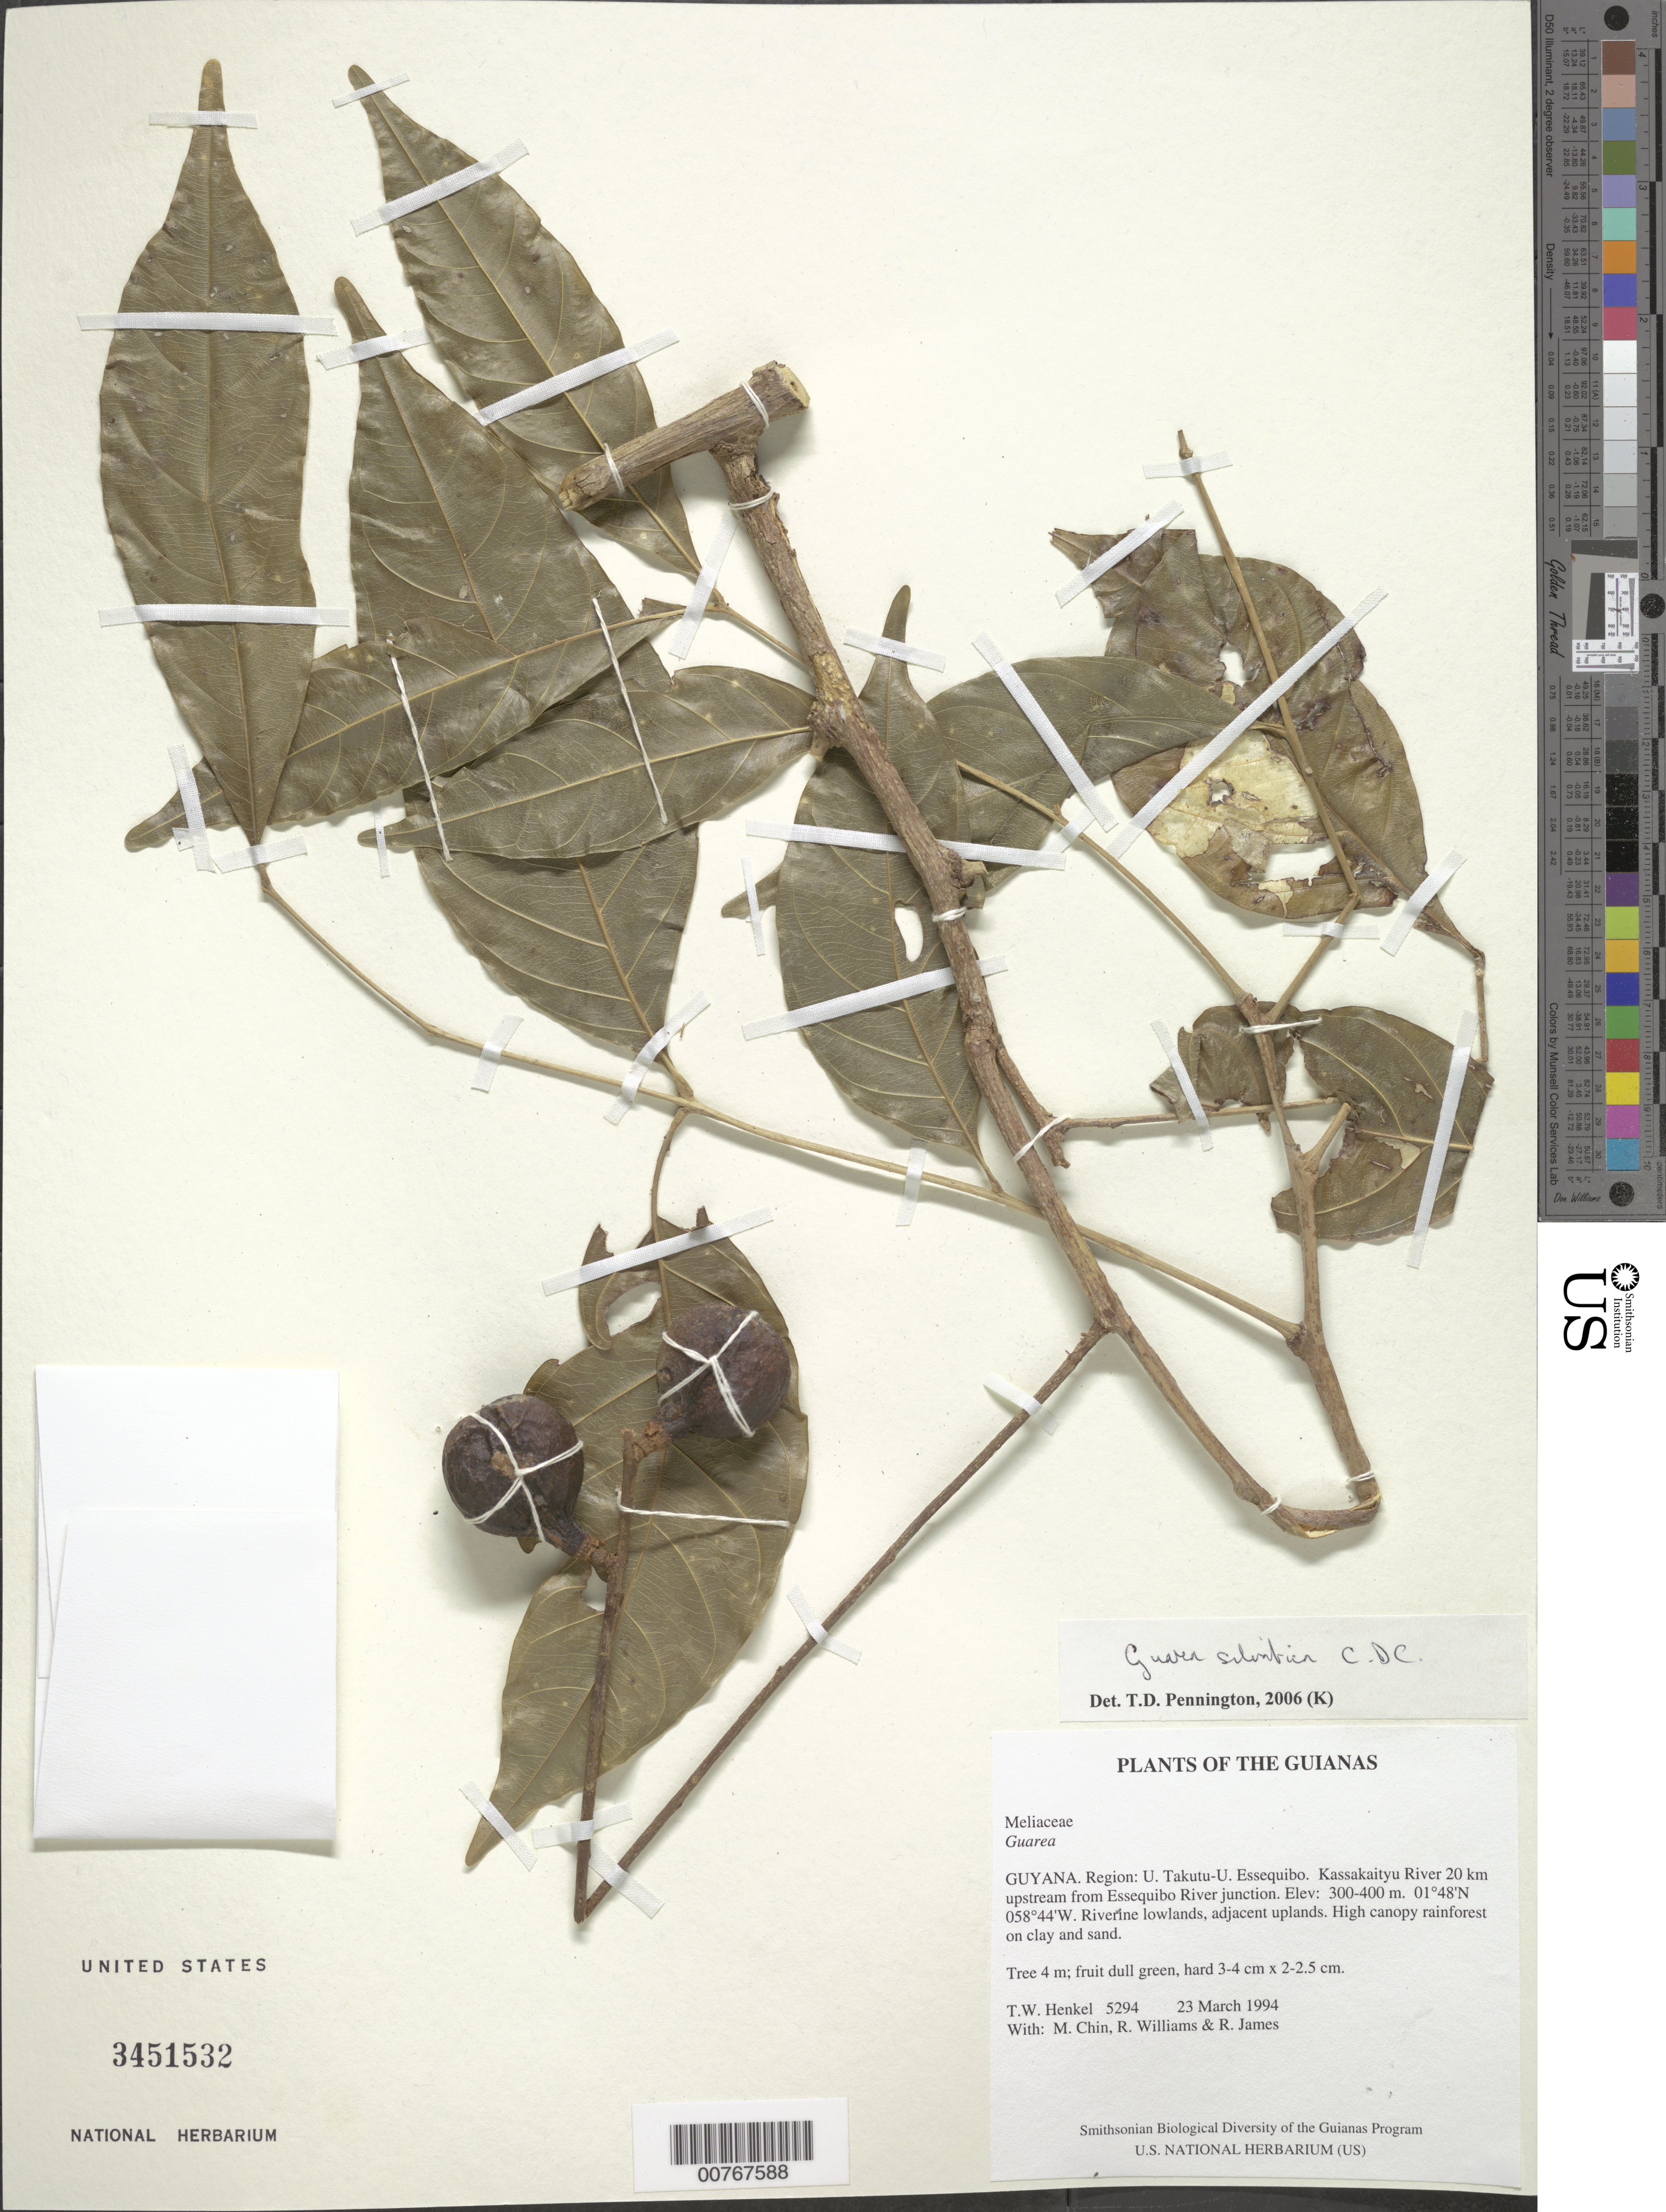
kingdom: Plantae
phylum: Tracheophyta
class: Magnoliopsida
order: Sapindales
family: Meliaceae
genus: Guarea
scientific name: Guarea silvatica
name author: C. DC.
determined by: Pennington, T. D., (K)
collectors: T. Henkel, M. Chin, R. Williams & R. James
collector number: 5294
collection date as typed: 23 March 1994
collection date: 1994-03-23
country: Guyana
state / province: U. Takutu-U. Essequibo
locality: Kassakaityu River 20 km upstream from Essequibo River junction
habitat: Riverine lowlands, adjacent uplands. High canopy rainforest on clay and sand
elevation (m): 300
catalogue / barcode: US 3451532